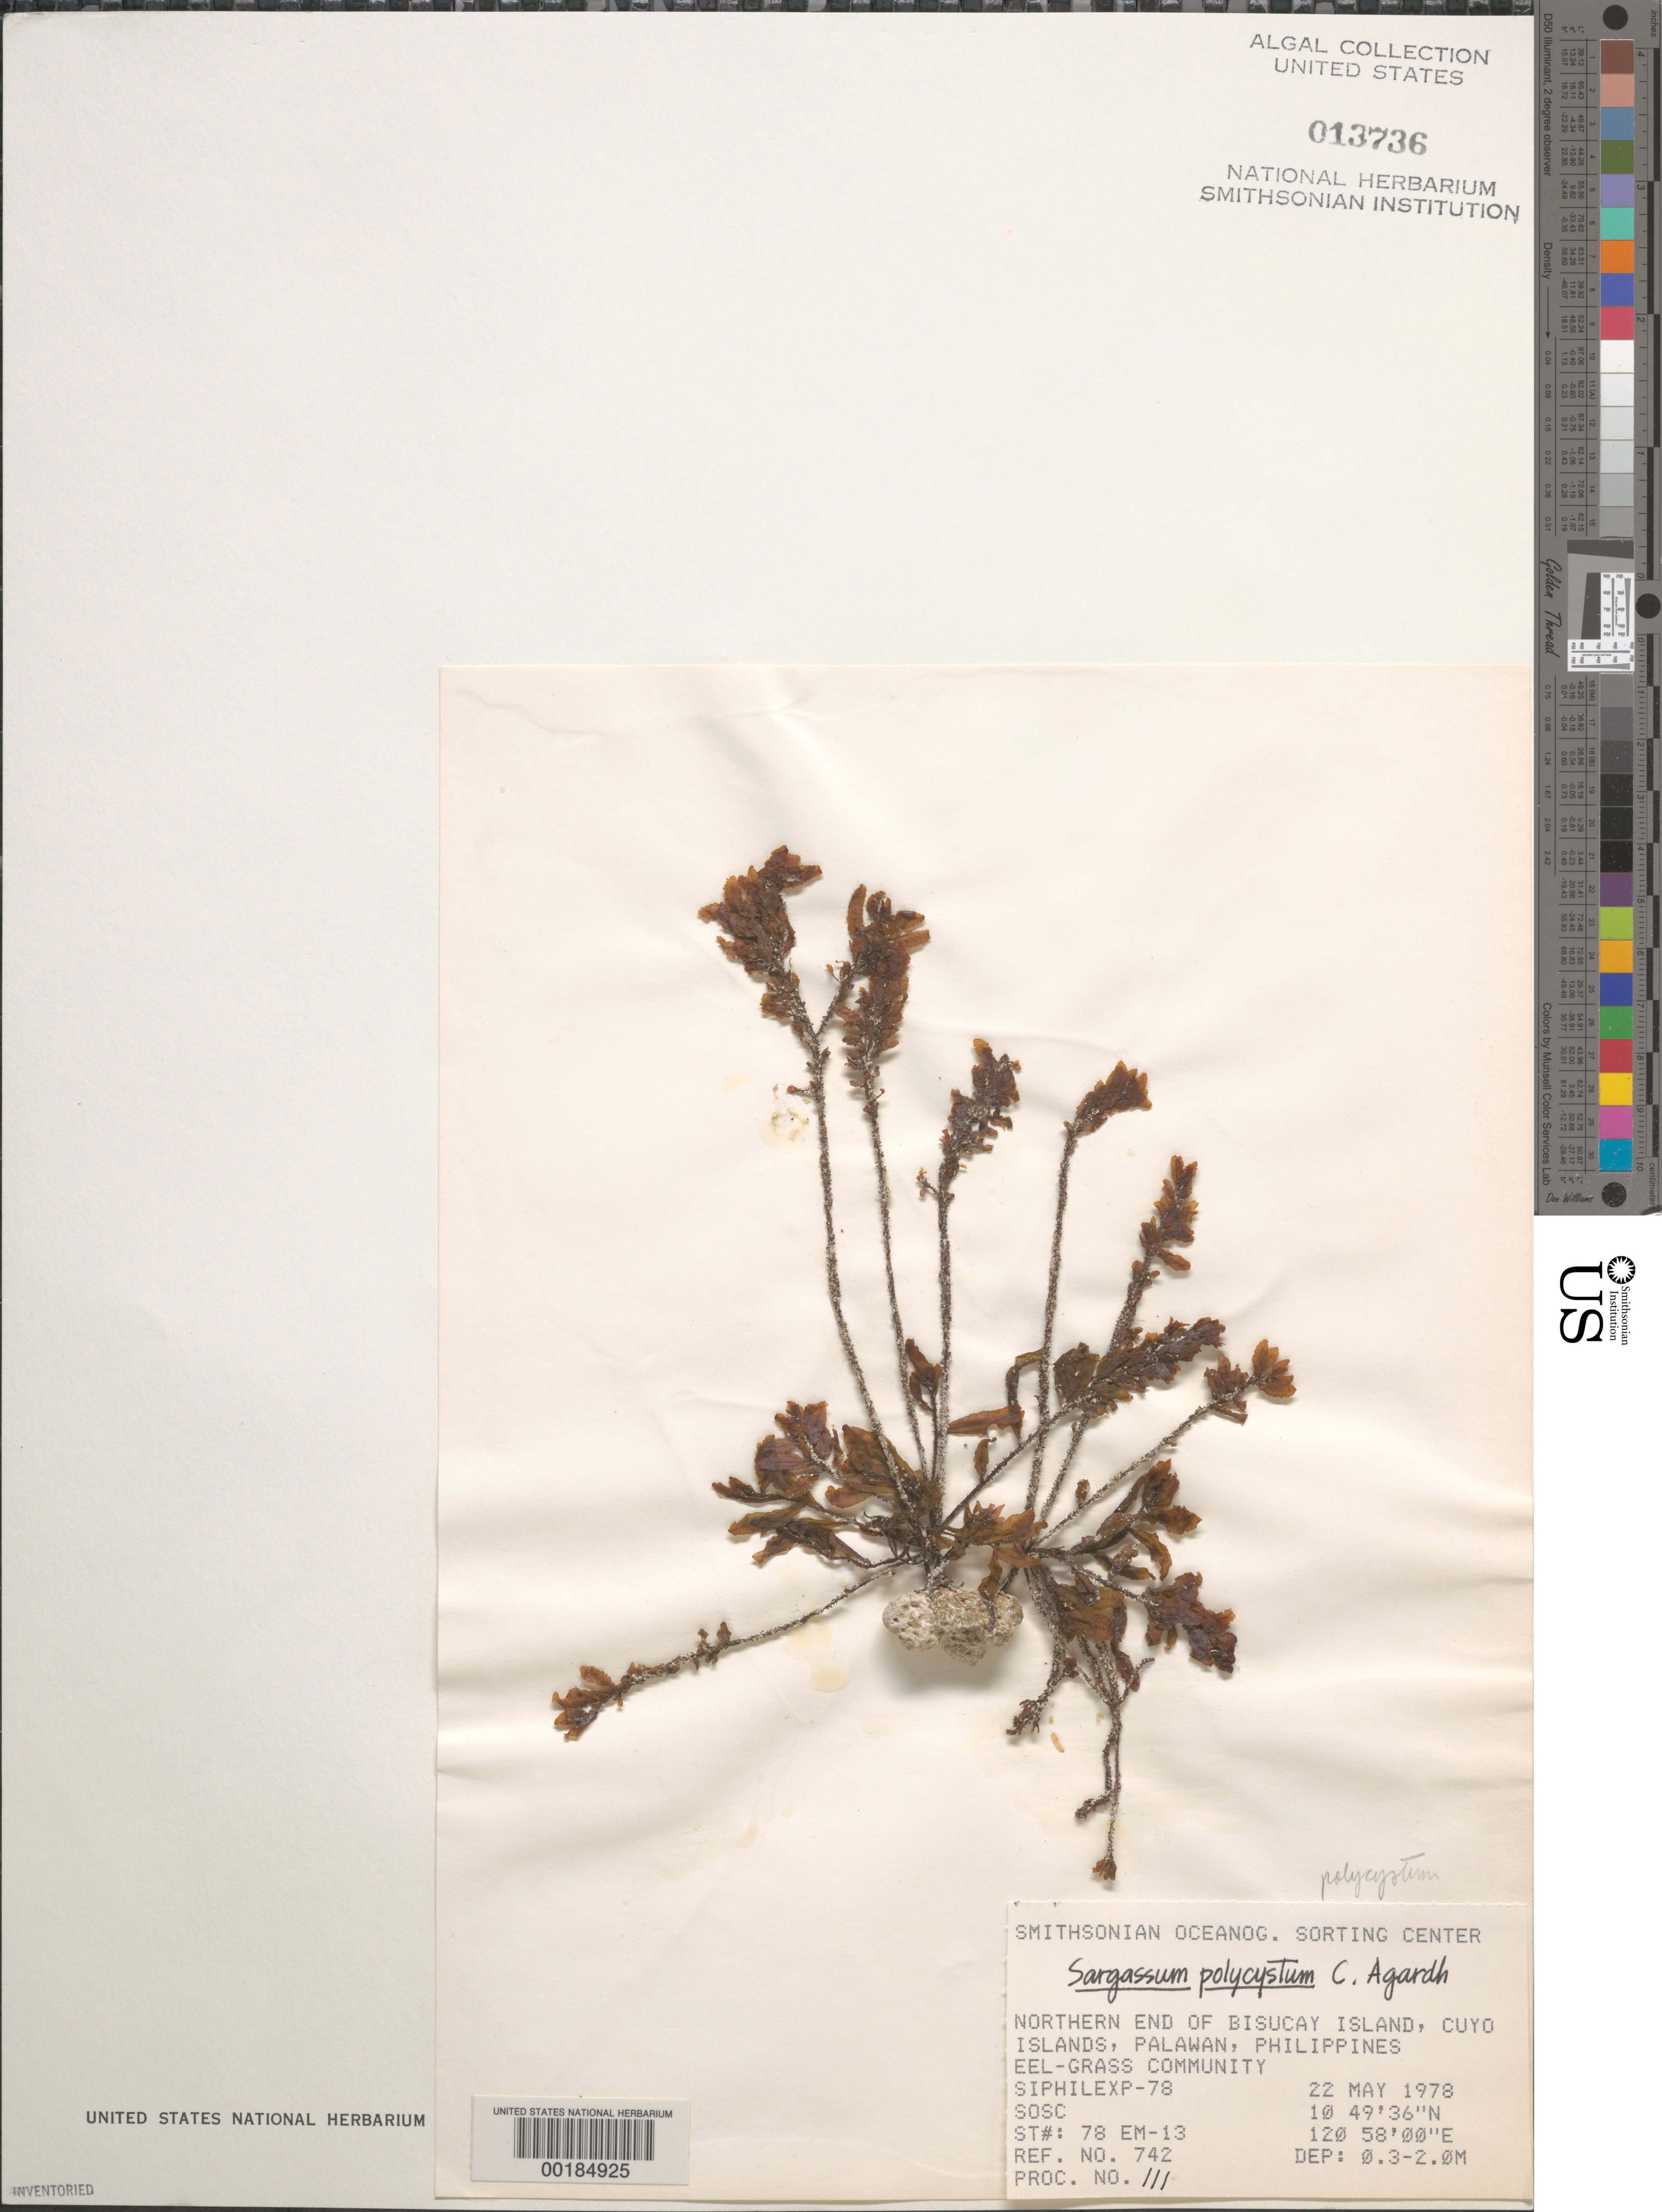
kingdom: Chromista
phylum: Ochrophyta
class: Phaeophyceae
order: Fucales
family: Sargassaceae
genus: Sargassum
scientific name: Sargassum polycystum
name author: C. Agardh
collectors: SOSC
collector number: Station 78 EM-13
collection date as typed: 22 May 1978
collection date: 1978-05-22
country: Philippines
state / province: Mimaropa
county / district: Palawan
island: Bisucay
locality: Northern end of island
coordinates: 10 49' 36" N, 120 58' 00" E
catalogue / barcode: US 13736